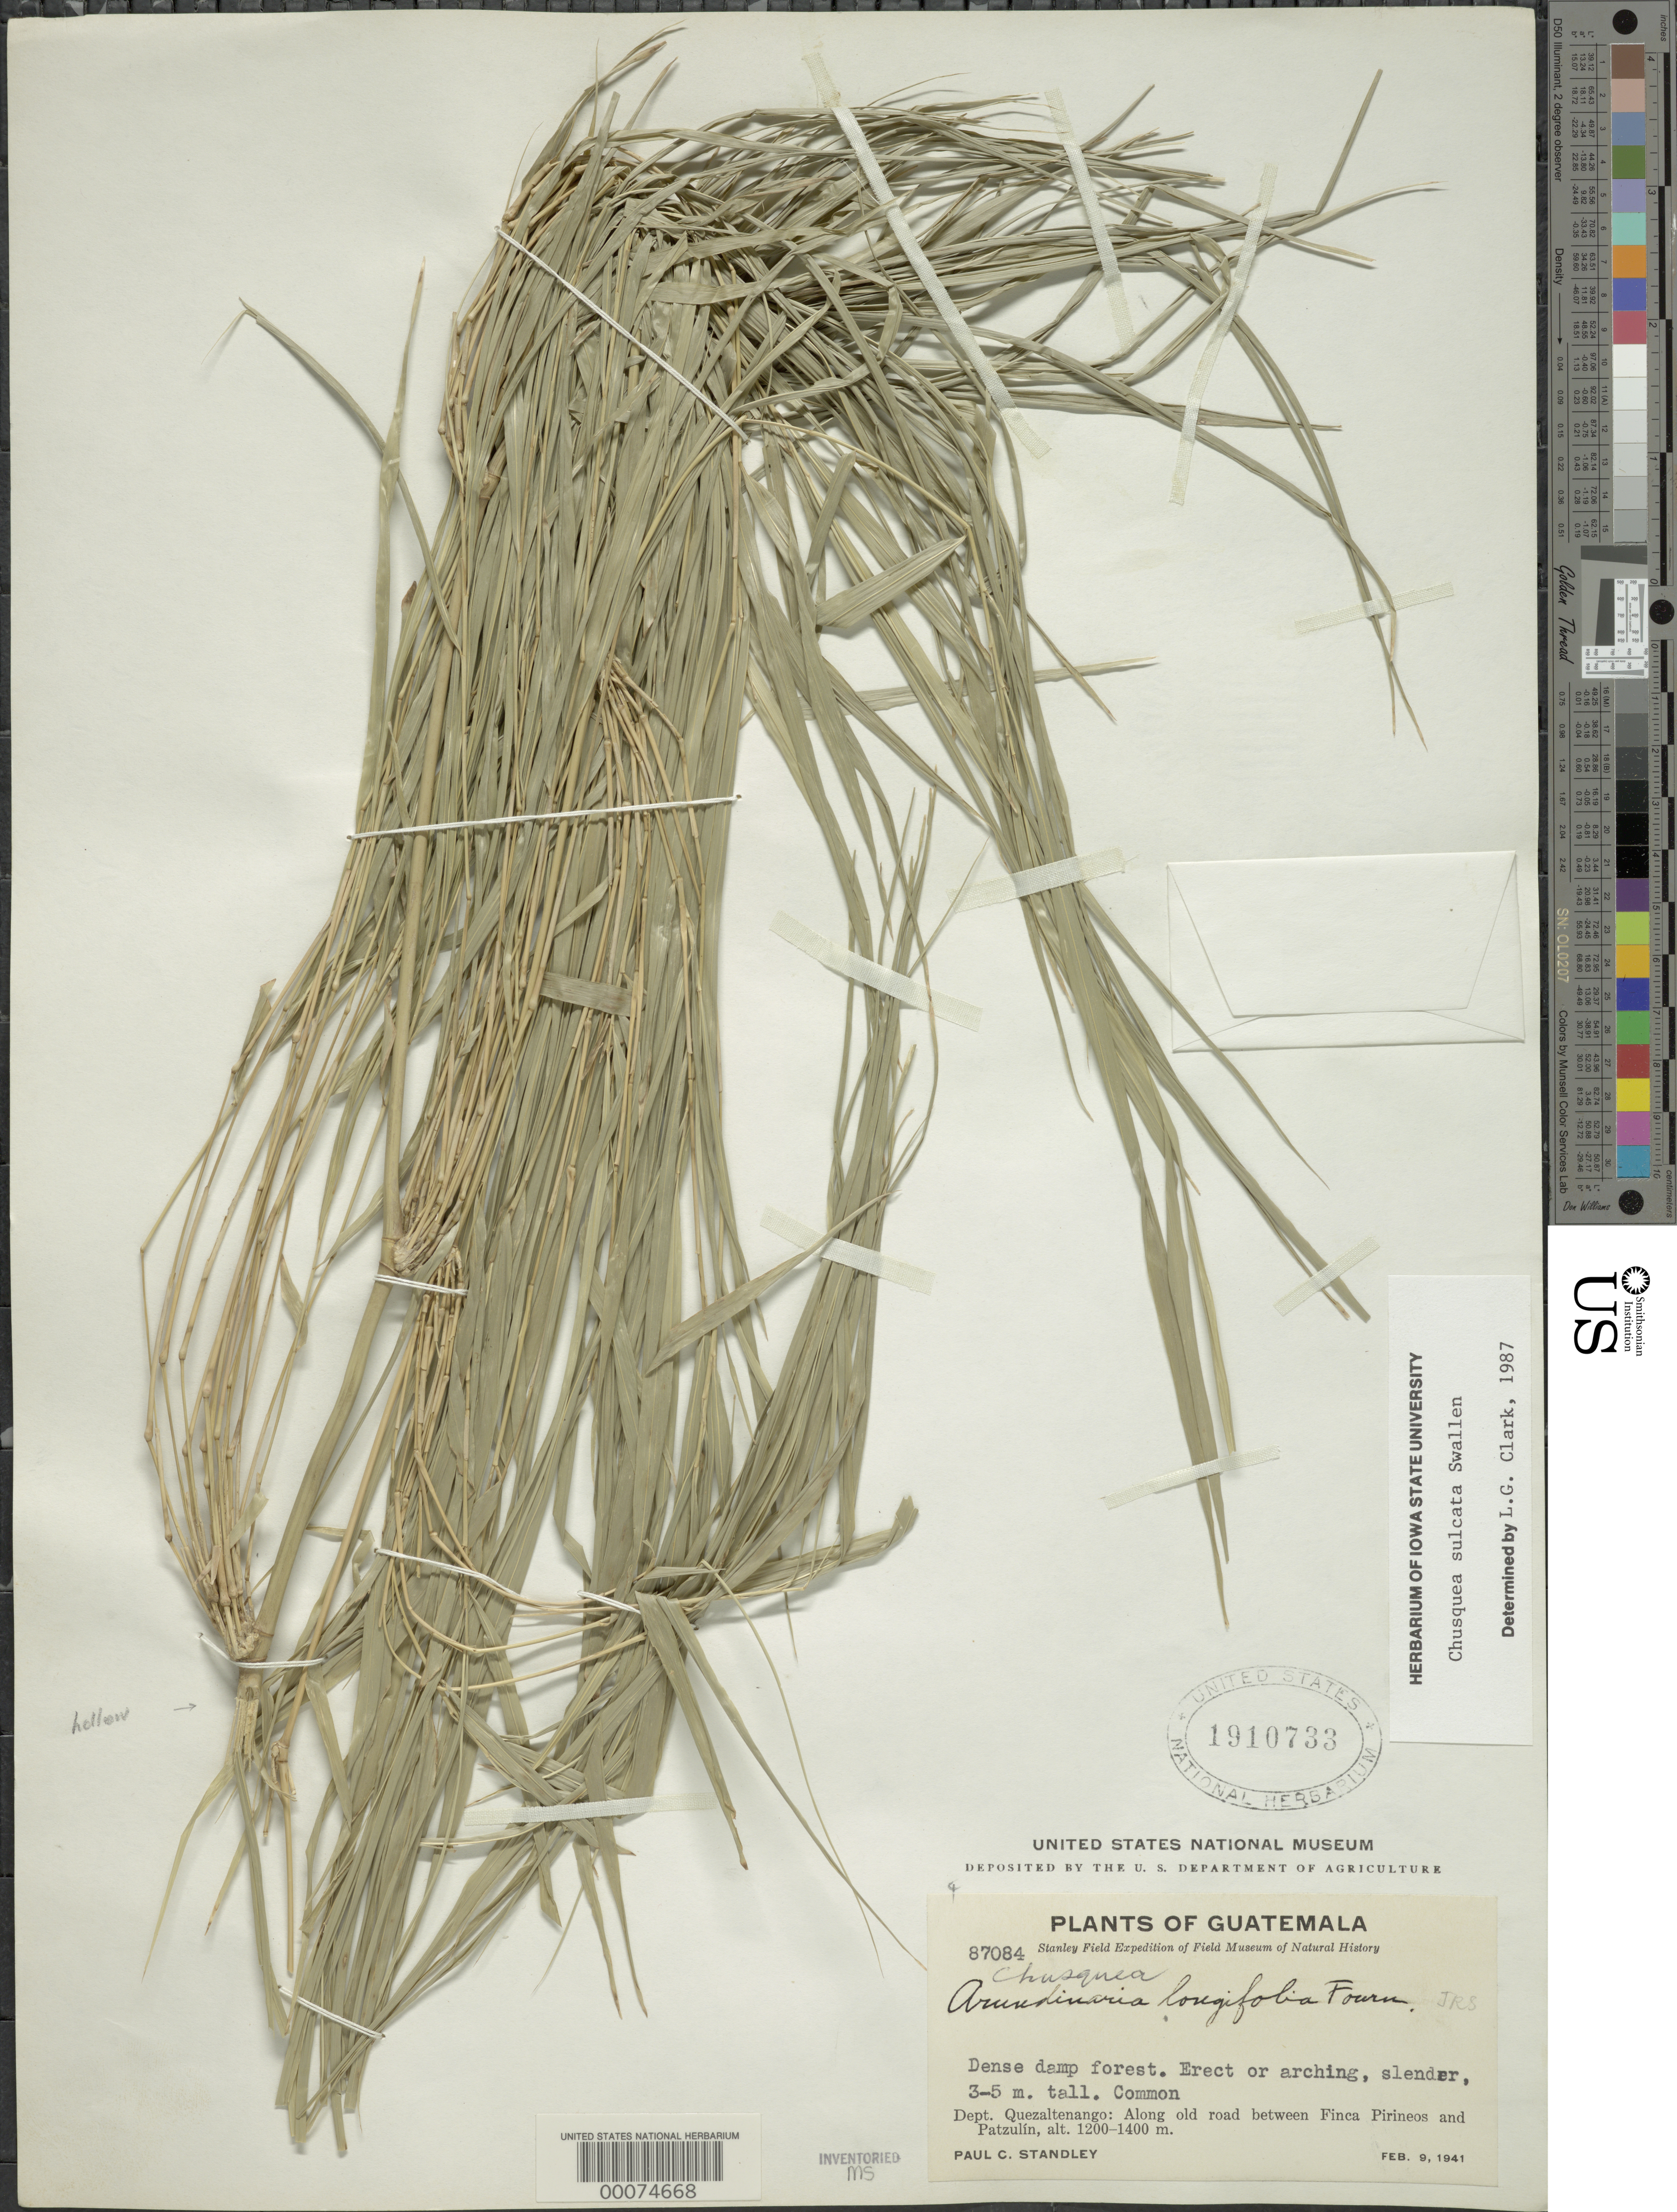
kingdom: Plantae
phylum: Tracheophyta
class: Liliopsida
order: Poales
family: Poaceae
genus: Chusquea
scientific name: Chusquea sulcata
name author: Swallen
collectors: P. C. Standley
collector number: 87084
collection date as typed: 09 Feb 1941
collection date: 1941-02-09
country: Guatemala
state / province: Quetzaltenango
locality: Finca Pirineos, Patzulin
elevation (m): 1200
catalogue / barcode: US 1910733